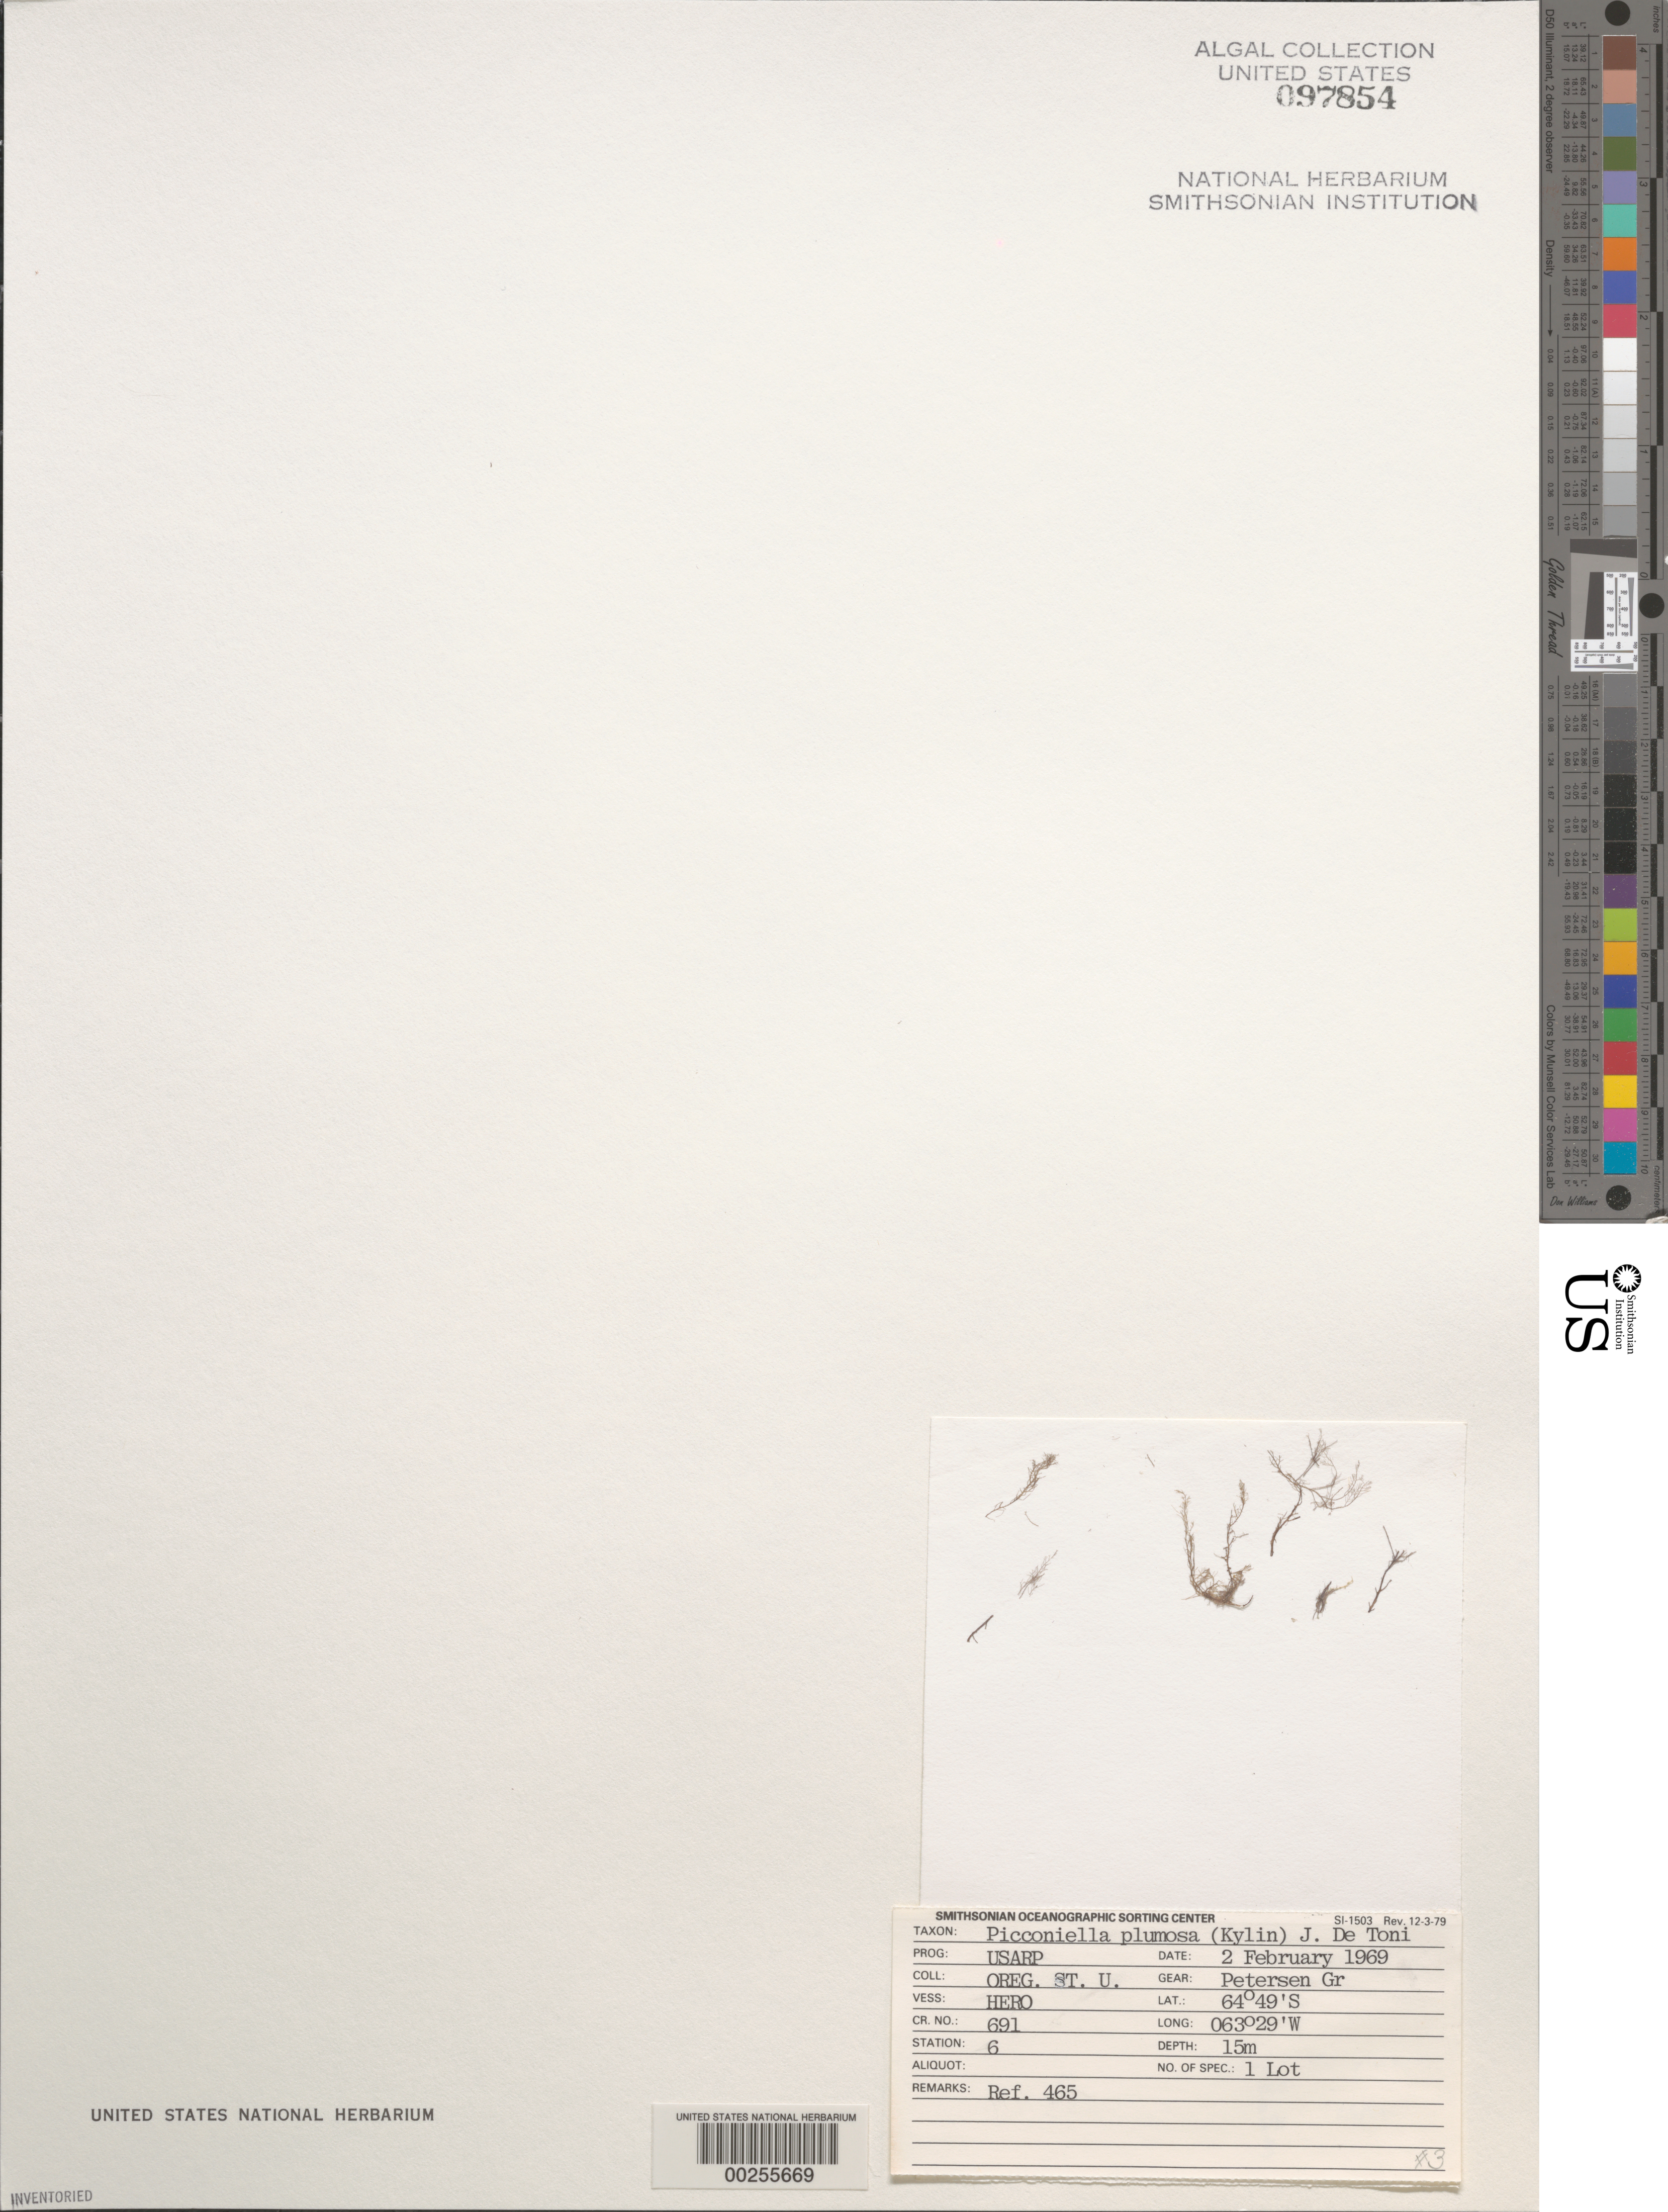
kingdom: Plantae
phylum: Rhodophyta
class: Florideophyceae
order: Ceramiales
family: Rhodomelaceae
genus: Picconiella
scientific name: Picconiella plumosa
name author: (Kylin) De Toni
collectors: Oregon State University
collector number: Station 6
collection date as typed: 02 Feb 1969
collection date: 1969-02-02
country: Antarctica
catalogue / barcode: US 97854